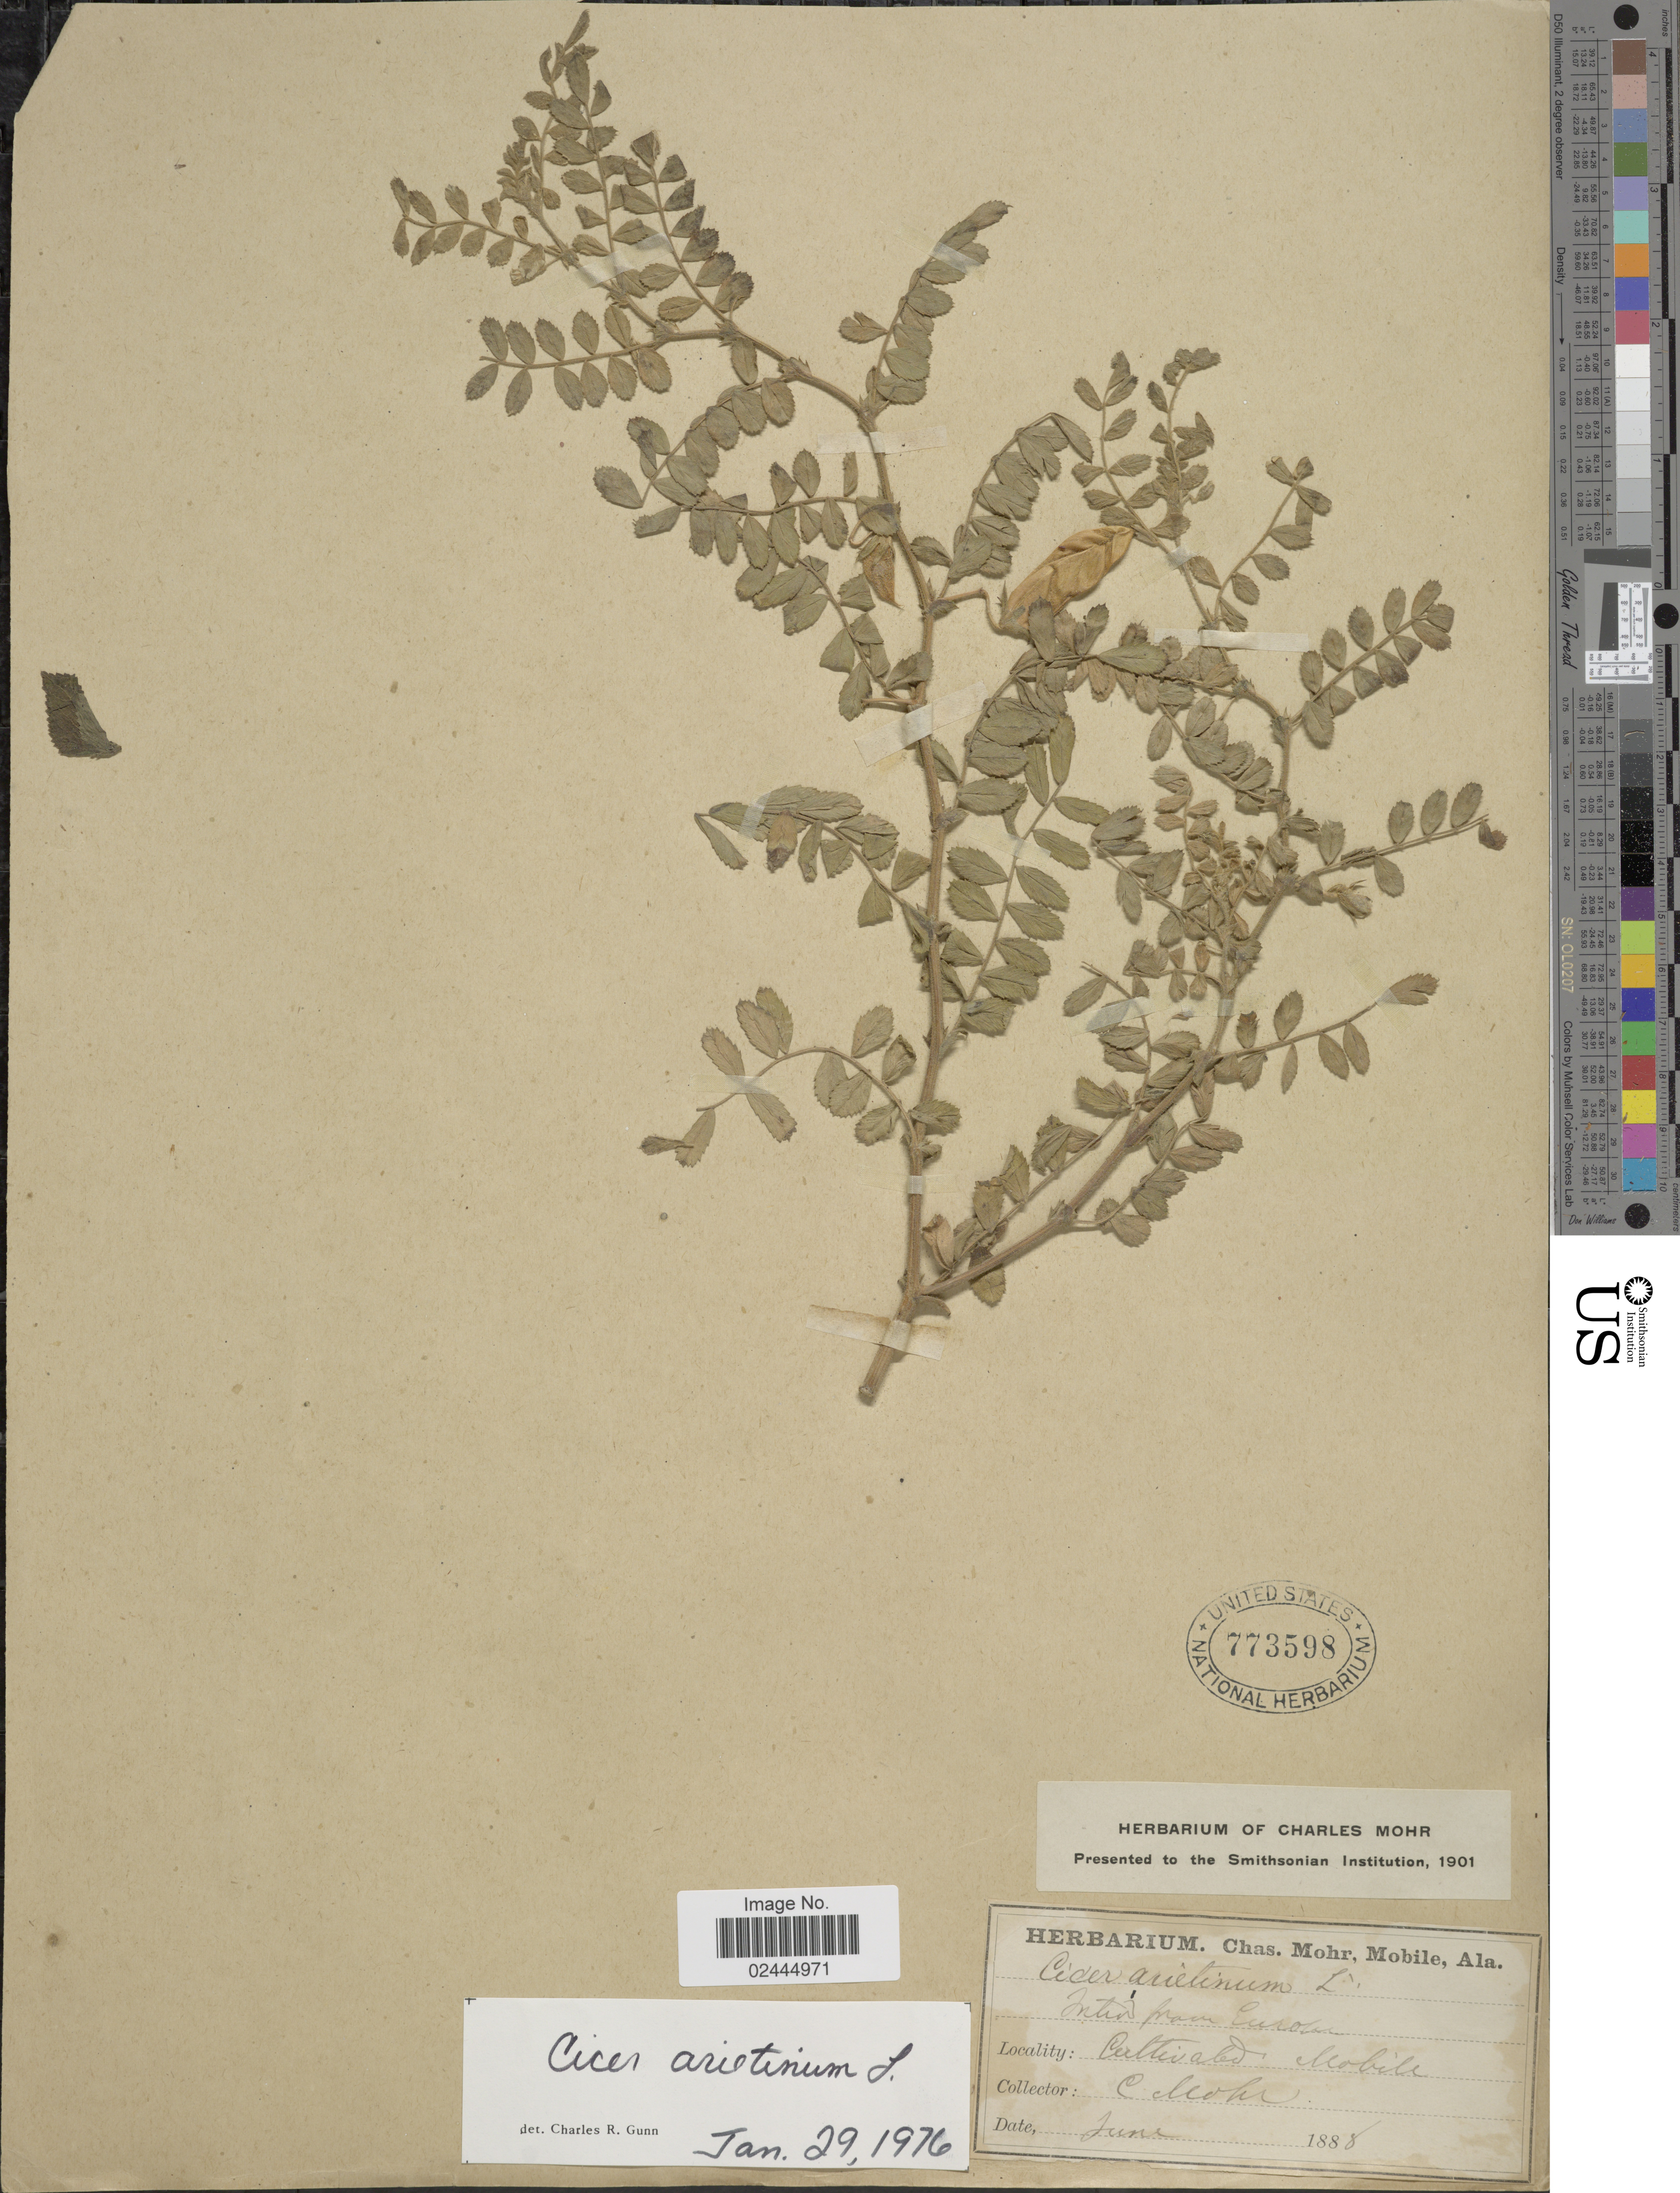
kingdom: Plantae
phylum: Tracheophyta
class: Magnoliopsida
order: Fabales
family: Fabaceae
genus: Cicer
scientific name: Cicer arietinum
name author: L.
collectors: Mohr, C. T. (herbarium)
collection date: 1888-06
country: United States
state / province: Alabama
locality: Cultivated, Mobile.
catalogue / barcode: US 773598